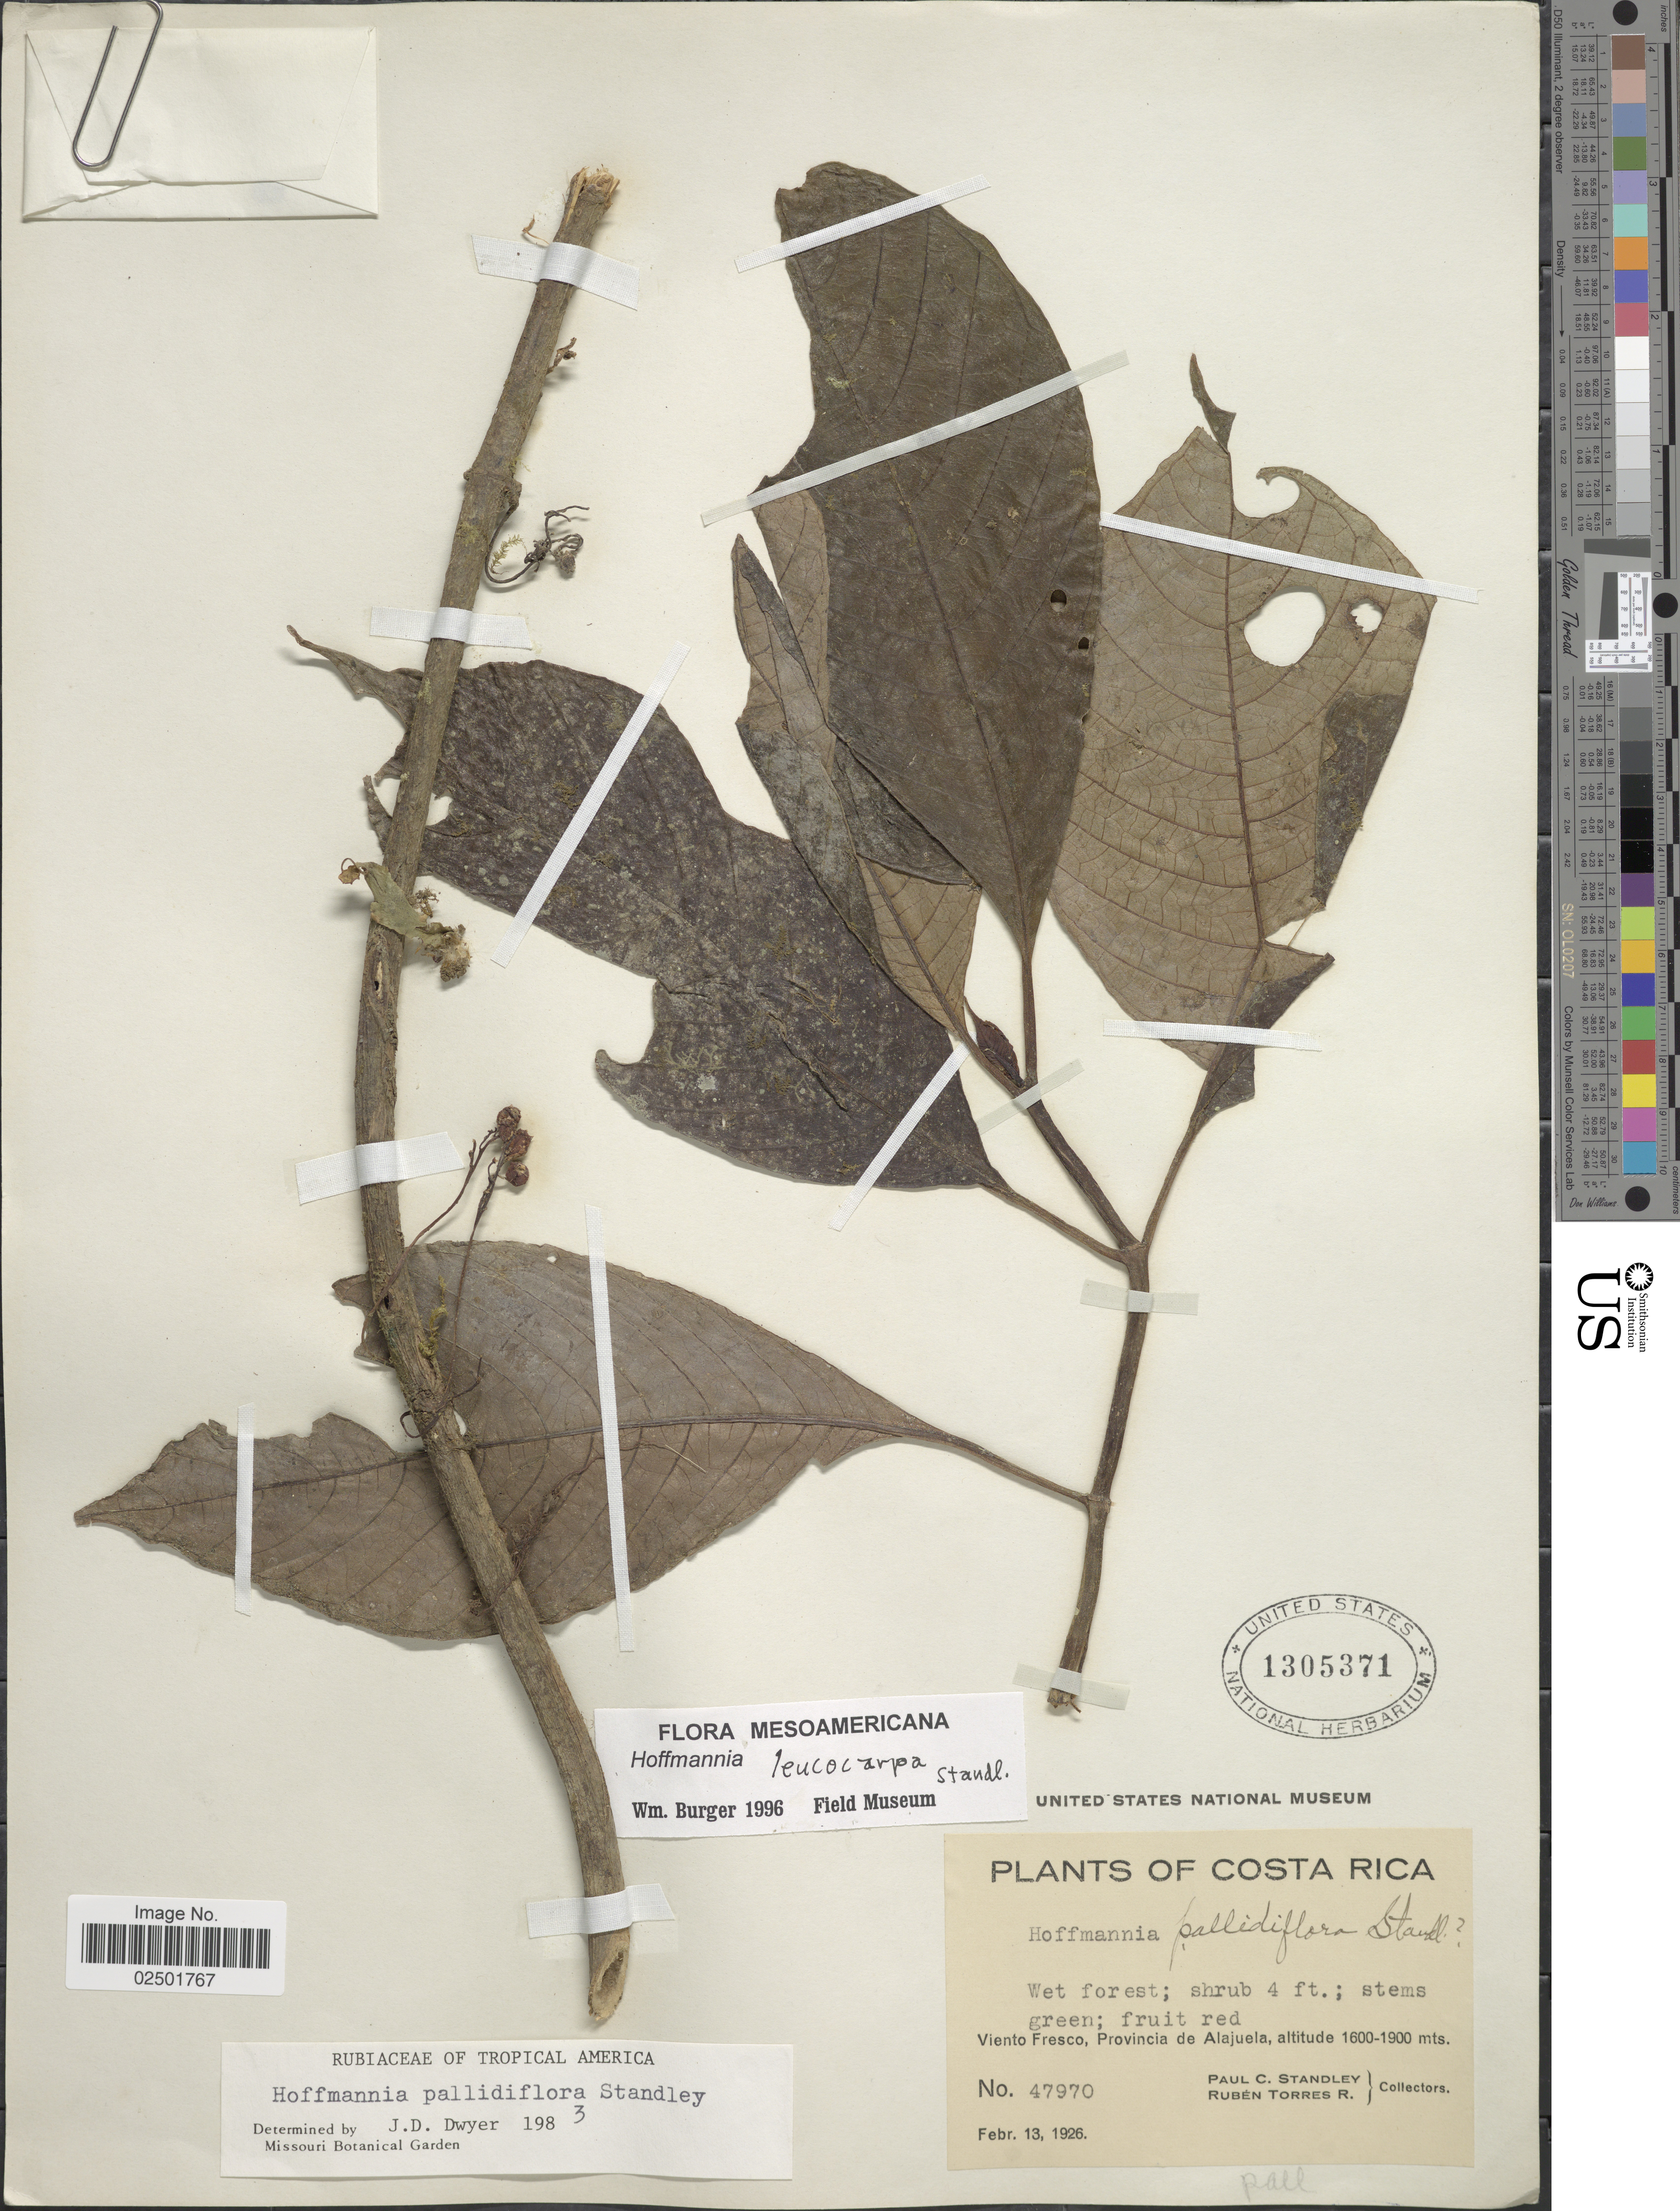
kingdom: Plantae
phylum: Tracheophyta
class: Magnoliopsida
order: Gentianales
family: Rubiaceae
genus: Hoffmannia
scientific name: Hoffmannia leucocarpa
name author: Standl.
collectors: P. C. Standley & R. Torres Rojas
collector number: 47970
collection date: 1926-02-13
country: Costa Rica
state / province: Alajuela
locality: Wet forest; Viento Fresco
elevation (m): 1600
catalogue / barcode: US 1305371